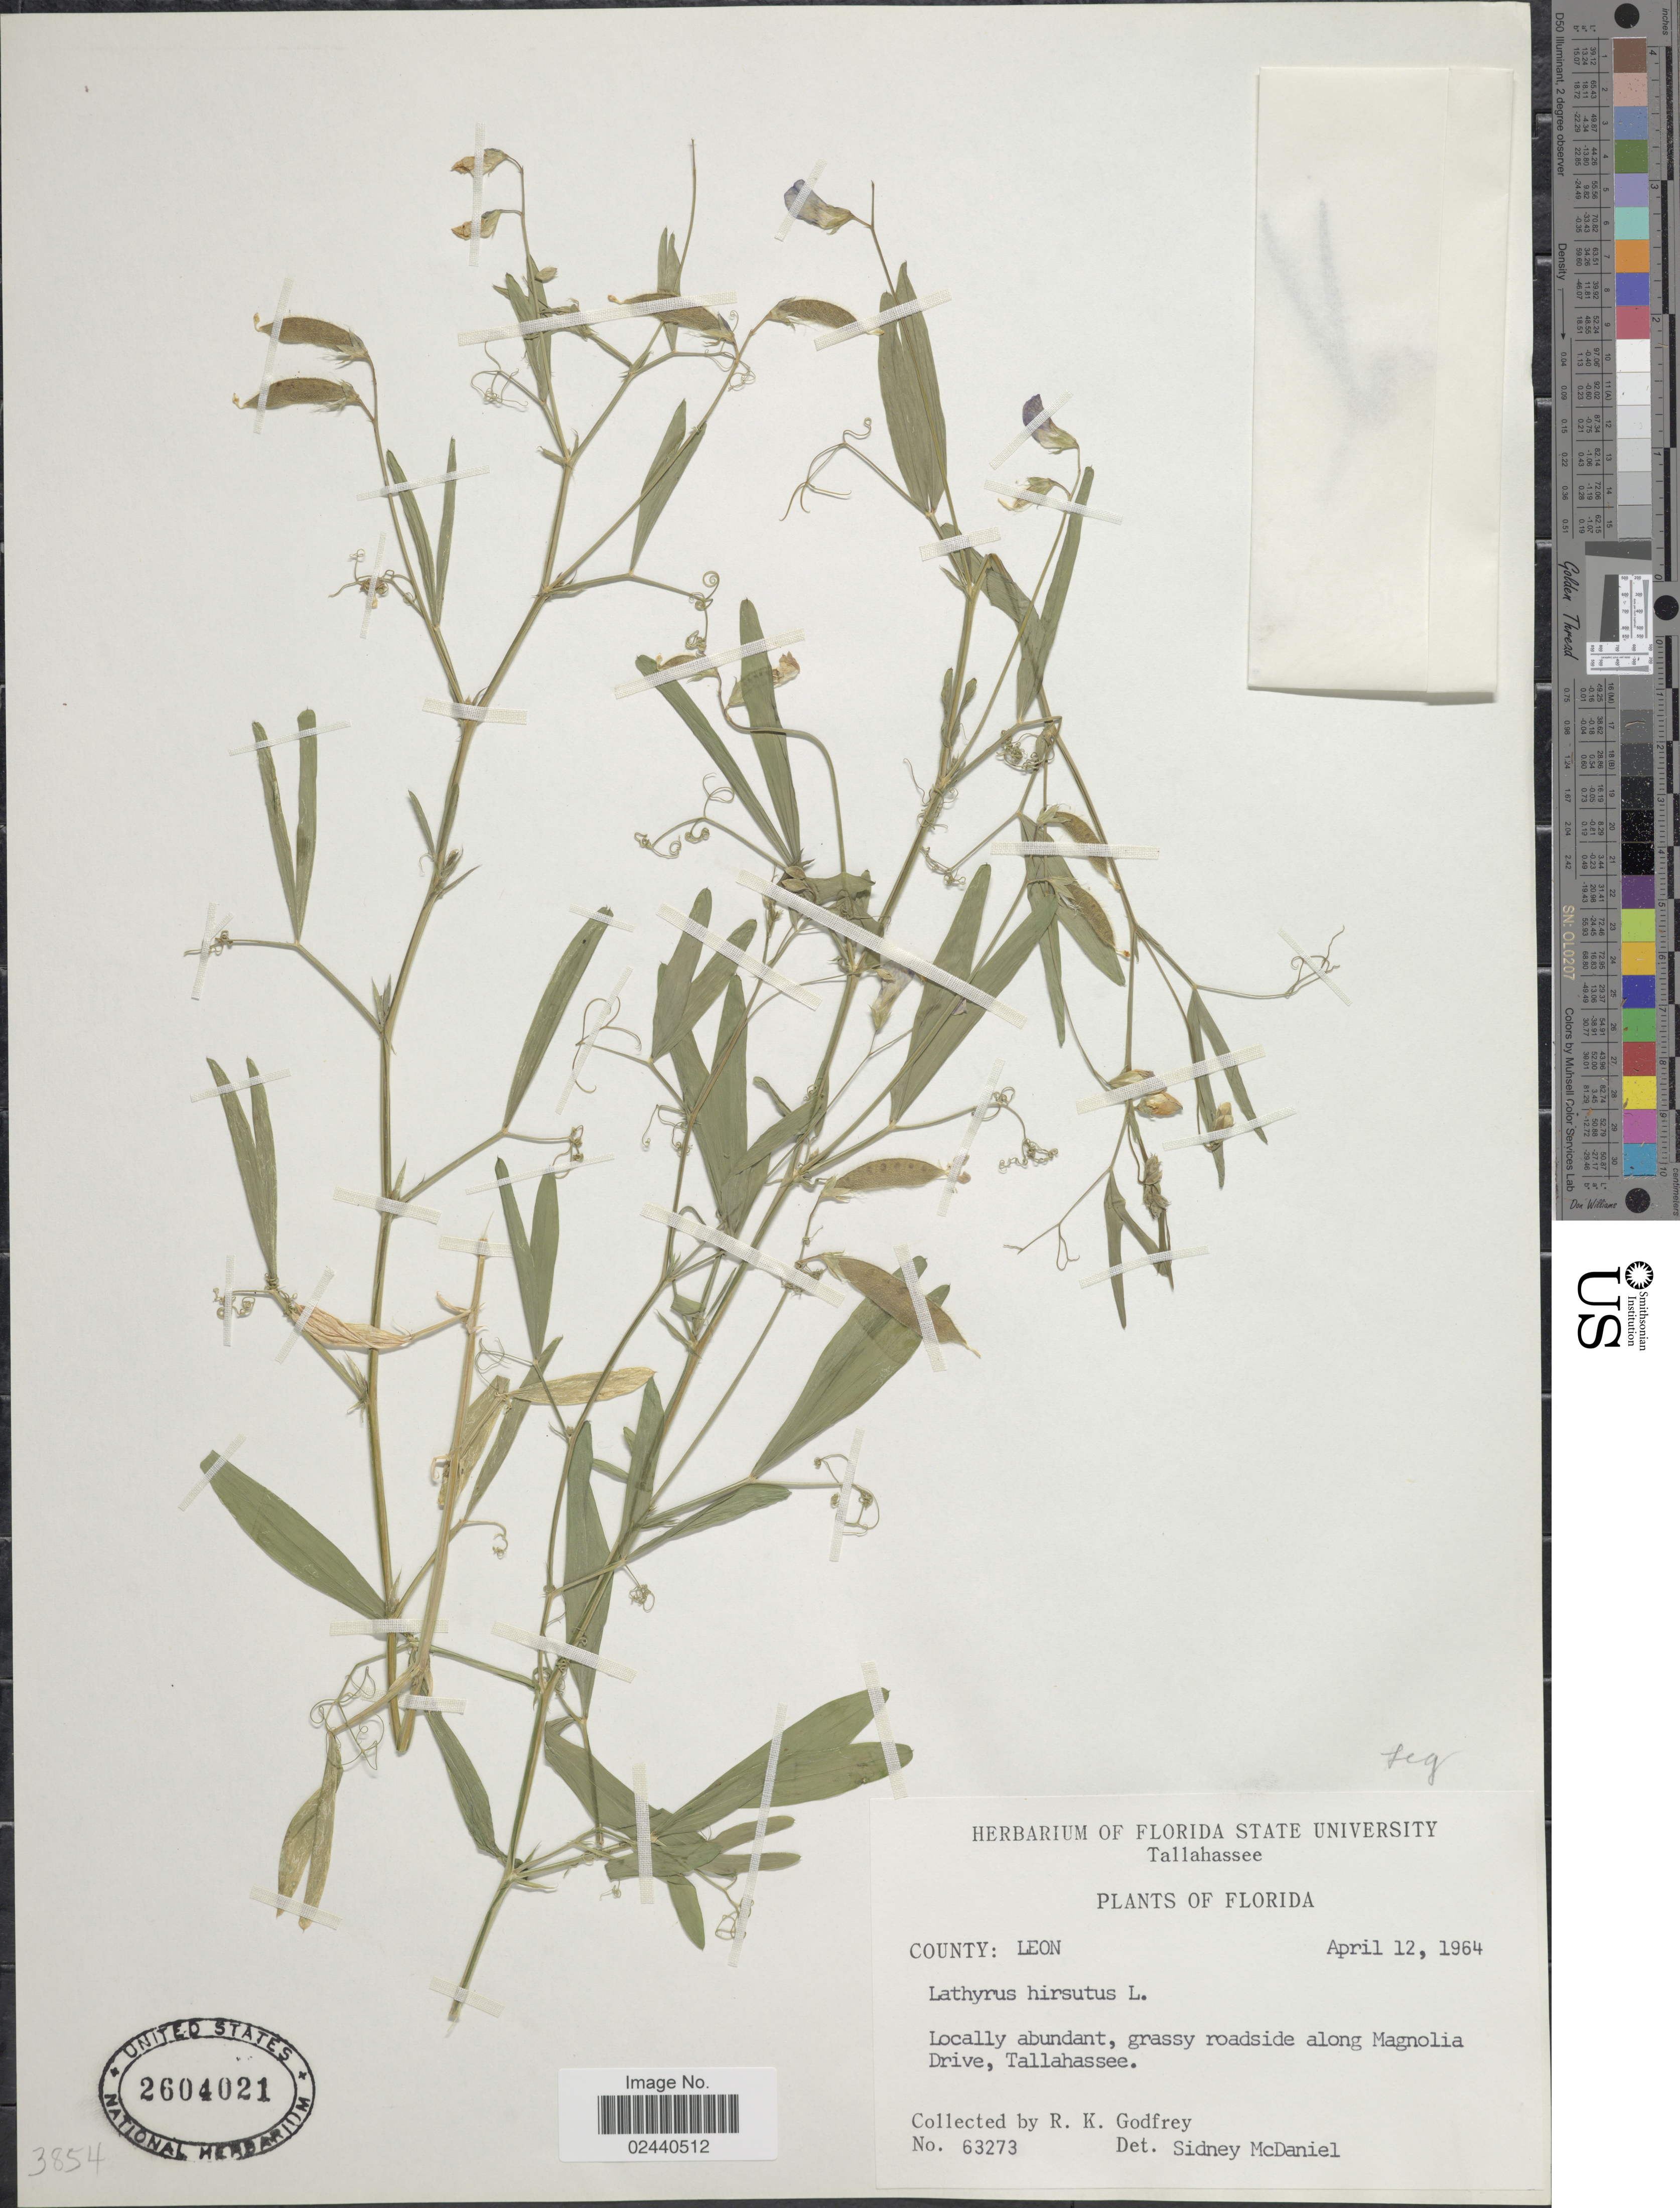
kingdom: Plantae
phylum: Tracheophyta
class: Magnoliopsida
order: Fabales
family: Fabaceae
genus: Lathyrus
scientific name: Lathyrus hirsutus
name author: L.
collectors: R. K. Godfrey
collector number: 63273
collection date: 1964-04-12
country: United States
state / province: Florida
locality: County: Leon. Locally abundant, grassy roadside along Magnolia Drive, Tallahassee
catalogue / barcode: US 2604021